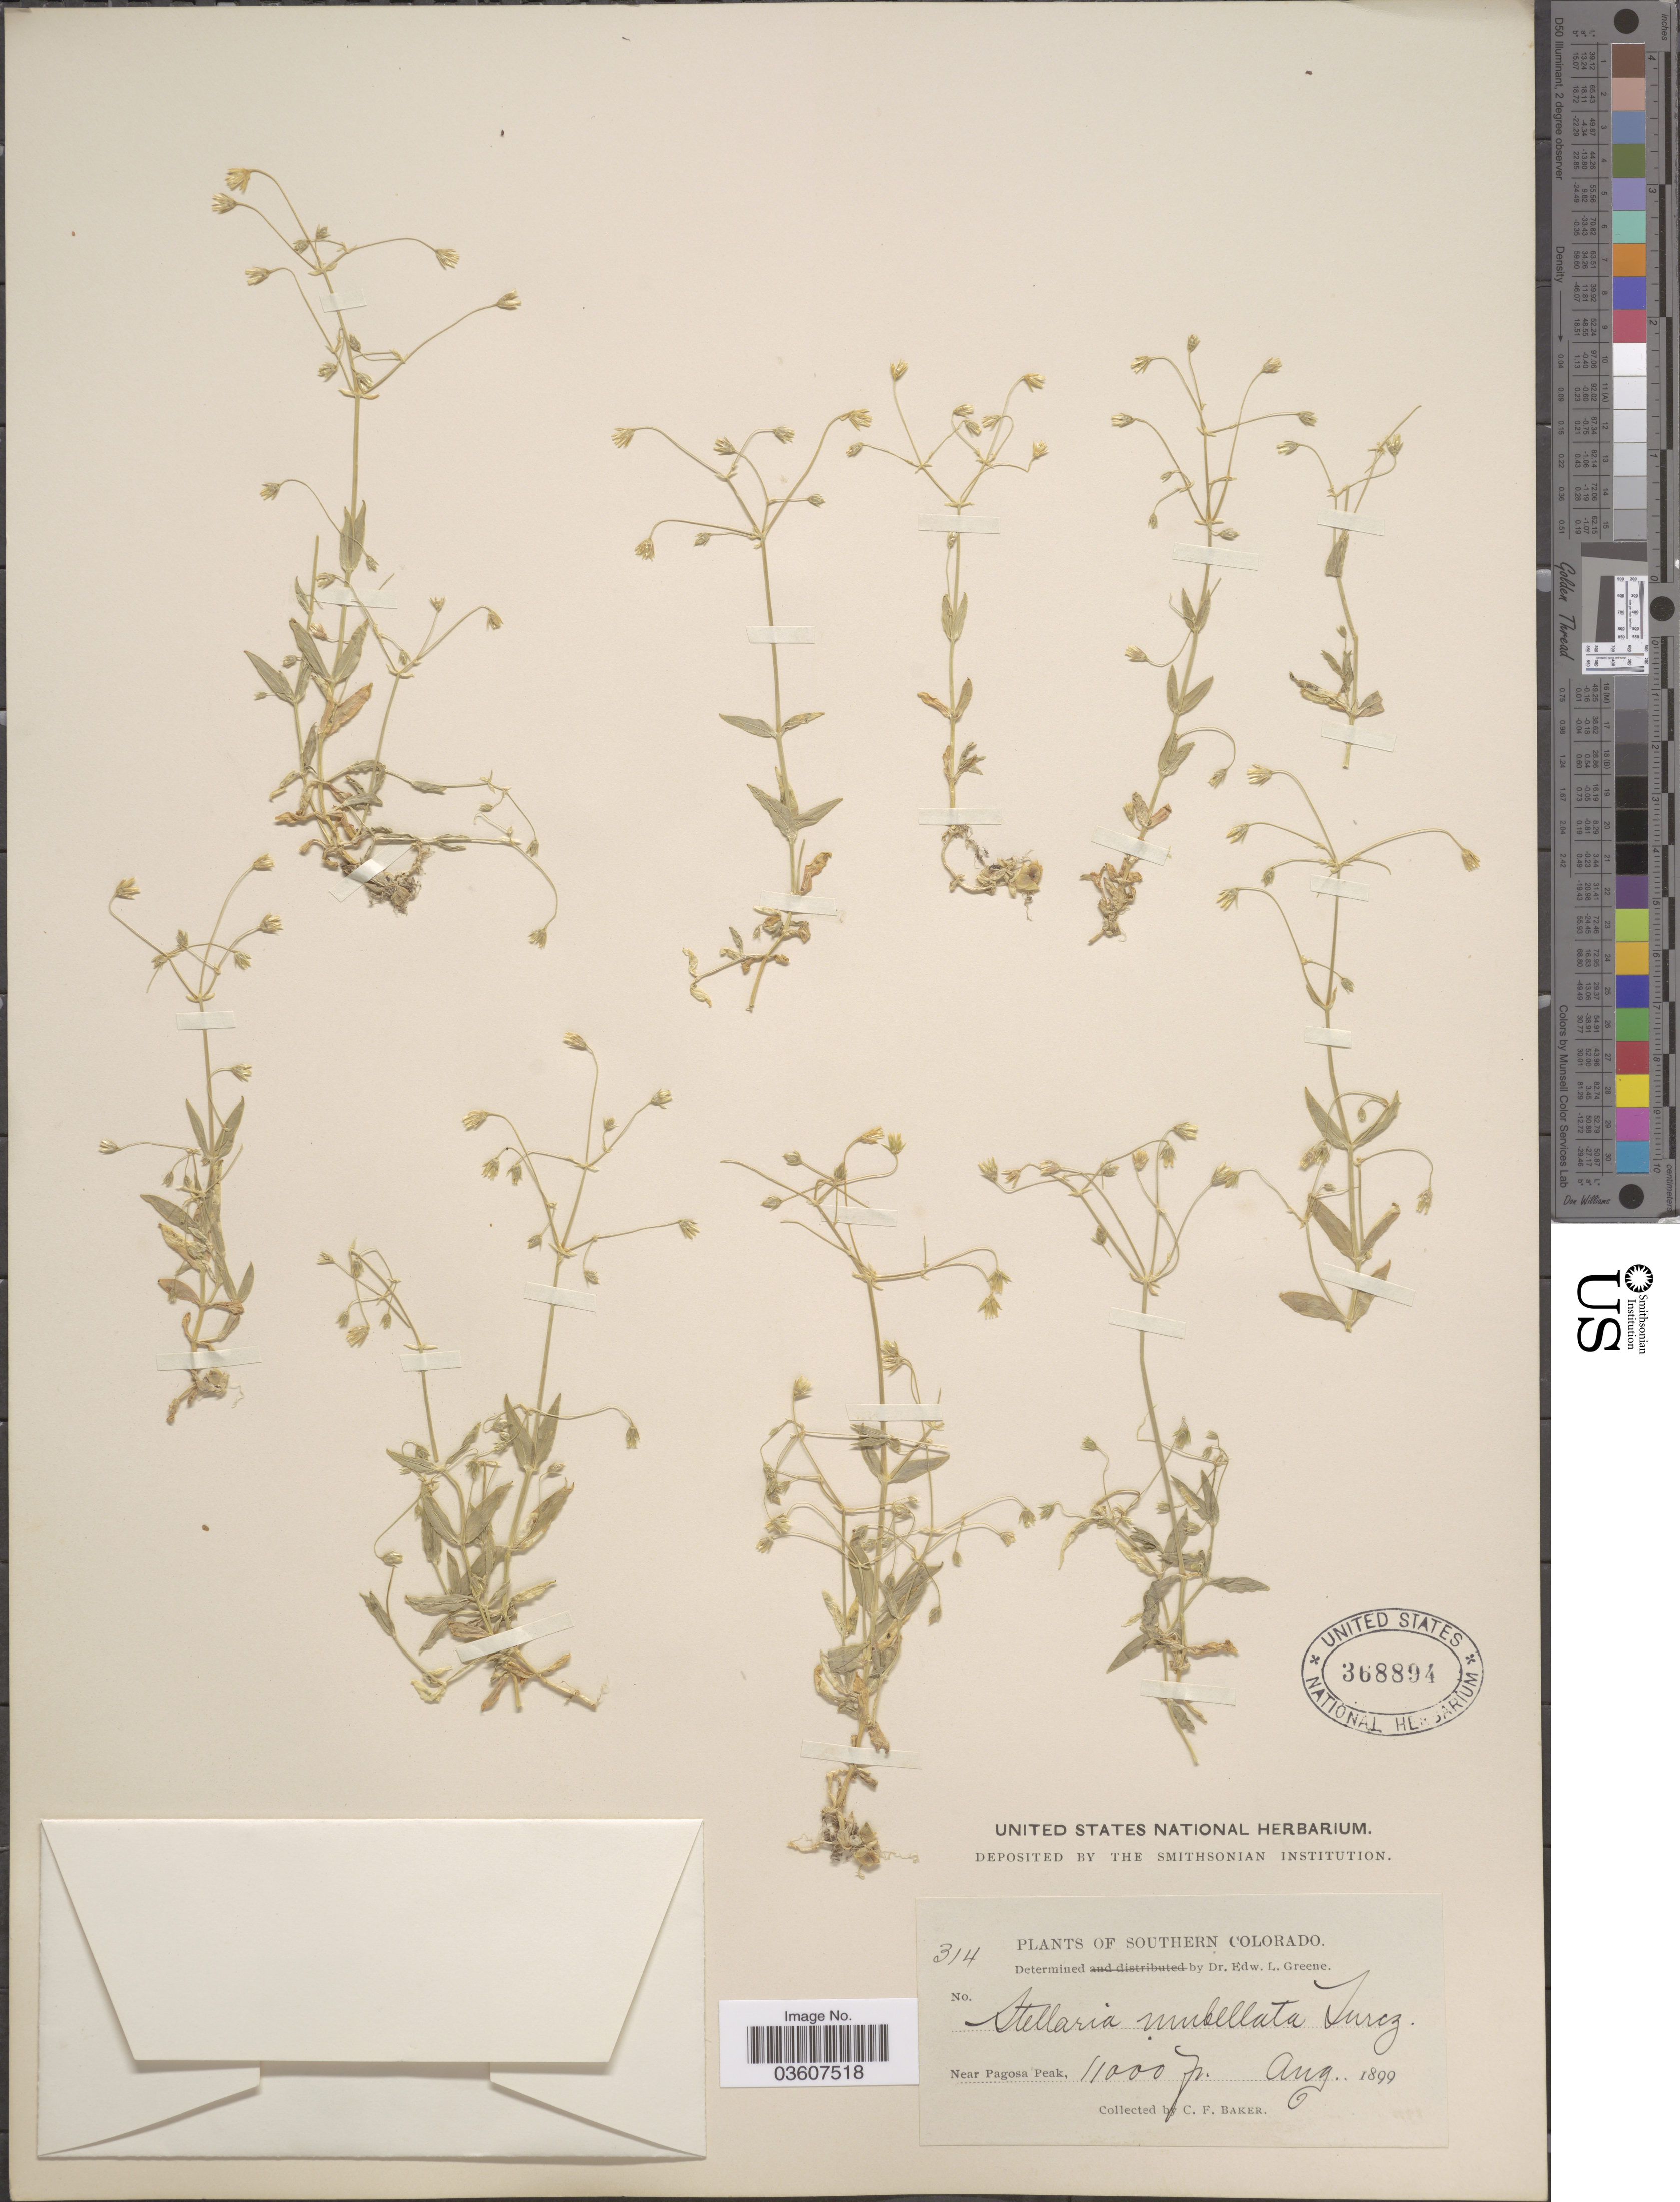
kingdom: Plantae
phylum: Tracheophyta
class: Magnoliopsida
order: Caryophyllales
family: Caryophyllaceae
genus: Stellaria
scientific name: Stellaria umbellata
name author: Turcz.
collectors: C. F. Baker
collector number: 314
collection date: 1899-08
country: United States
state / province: Colorado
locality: Southern Colorado. Near Pagosa Peak.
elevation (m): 3353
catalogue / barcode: US 368894